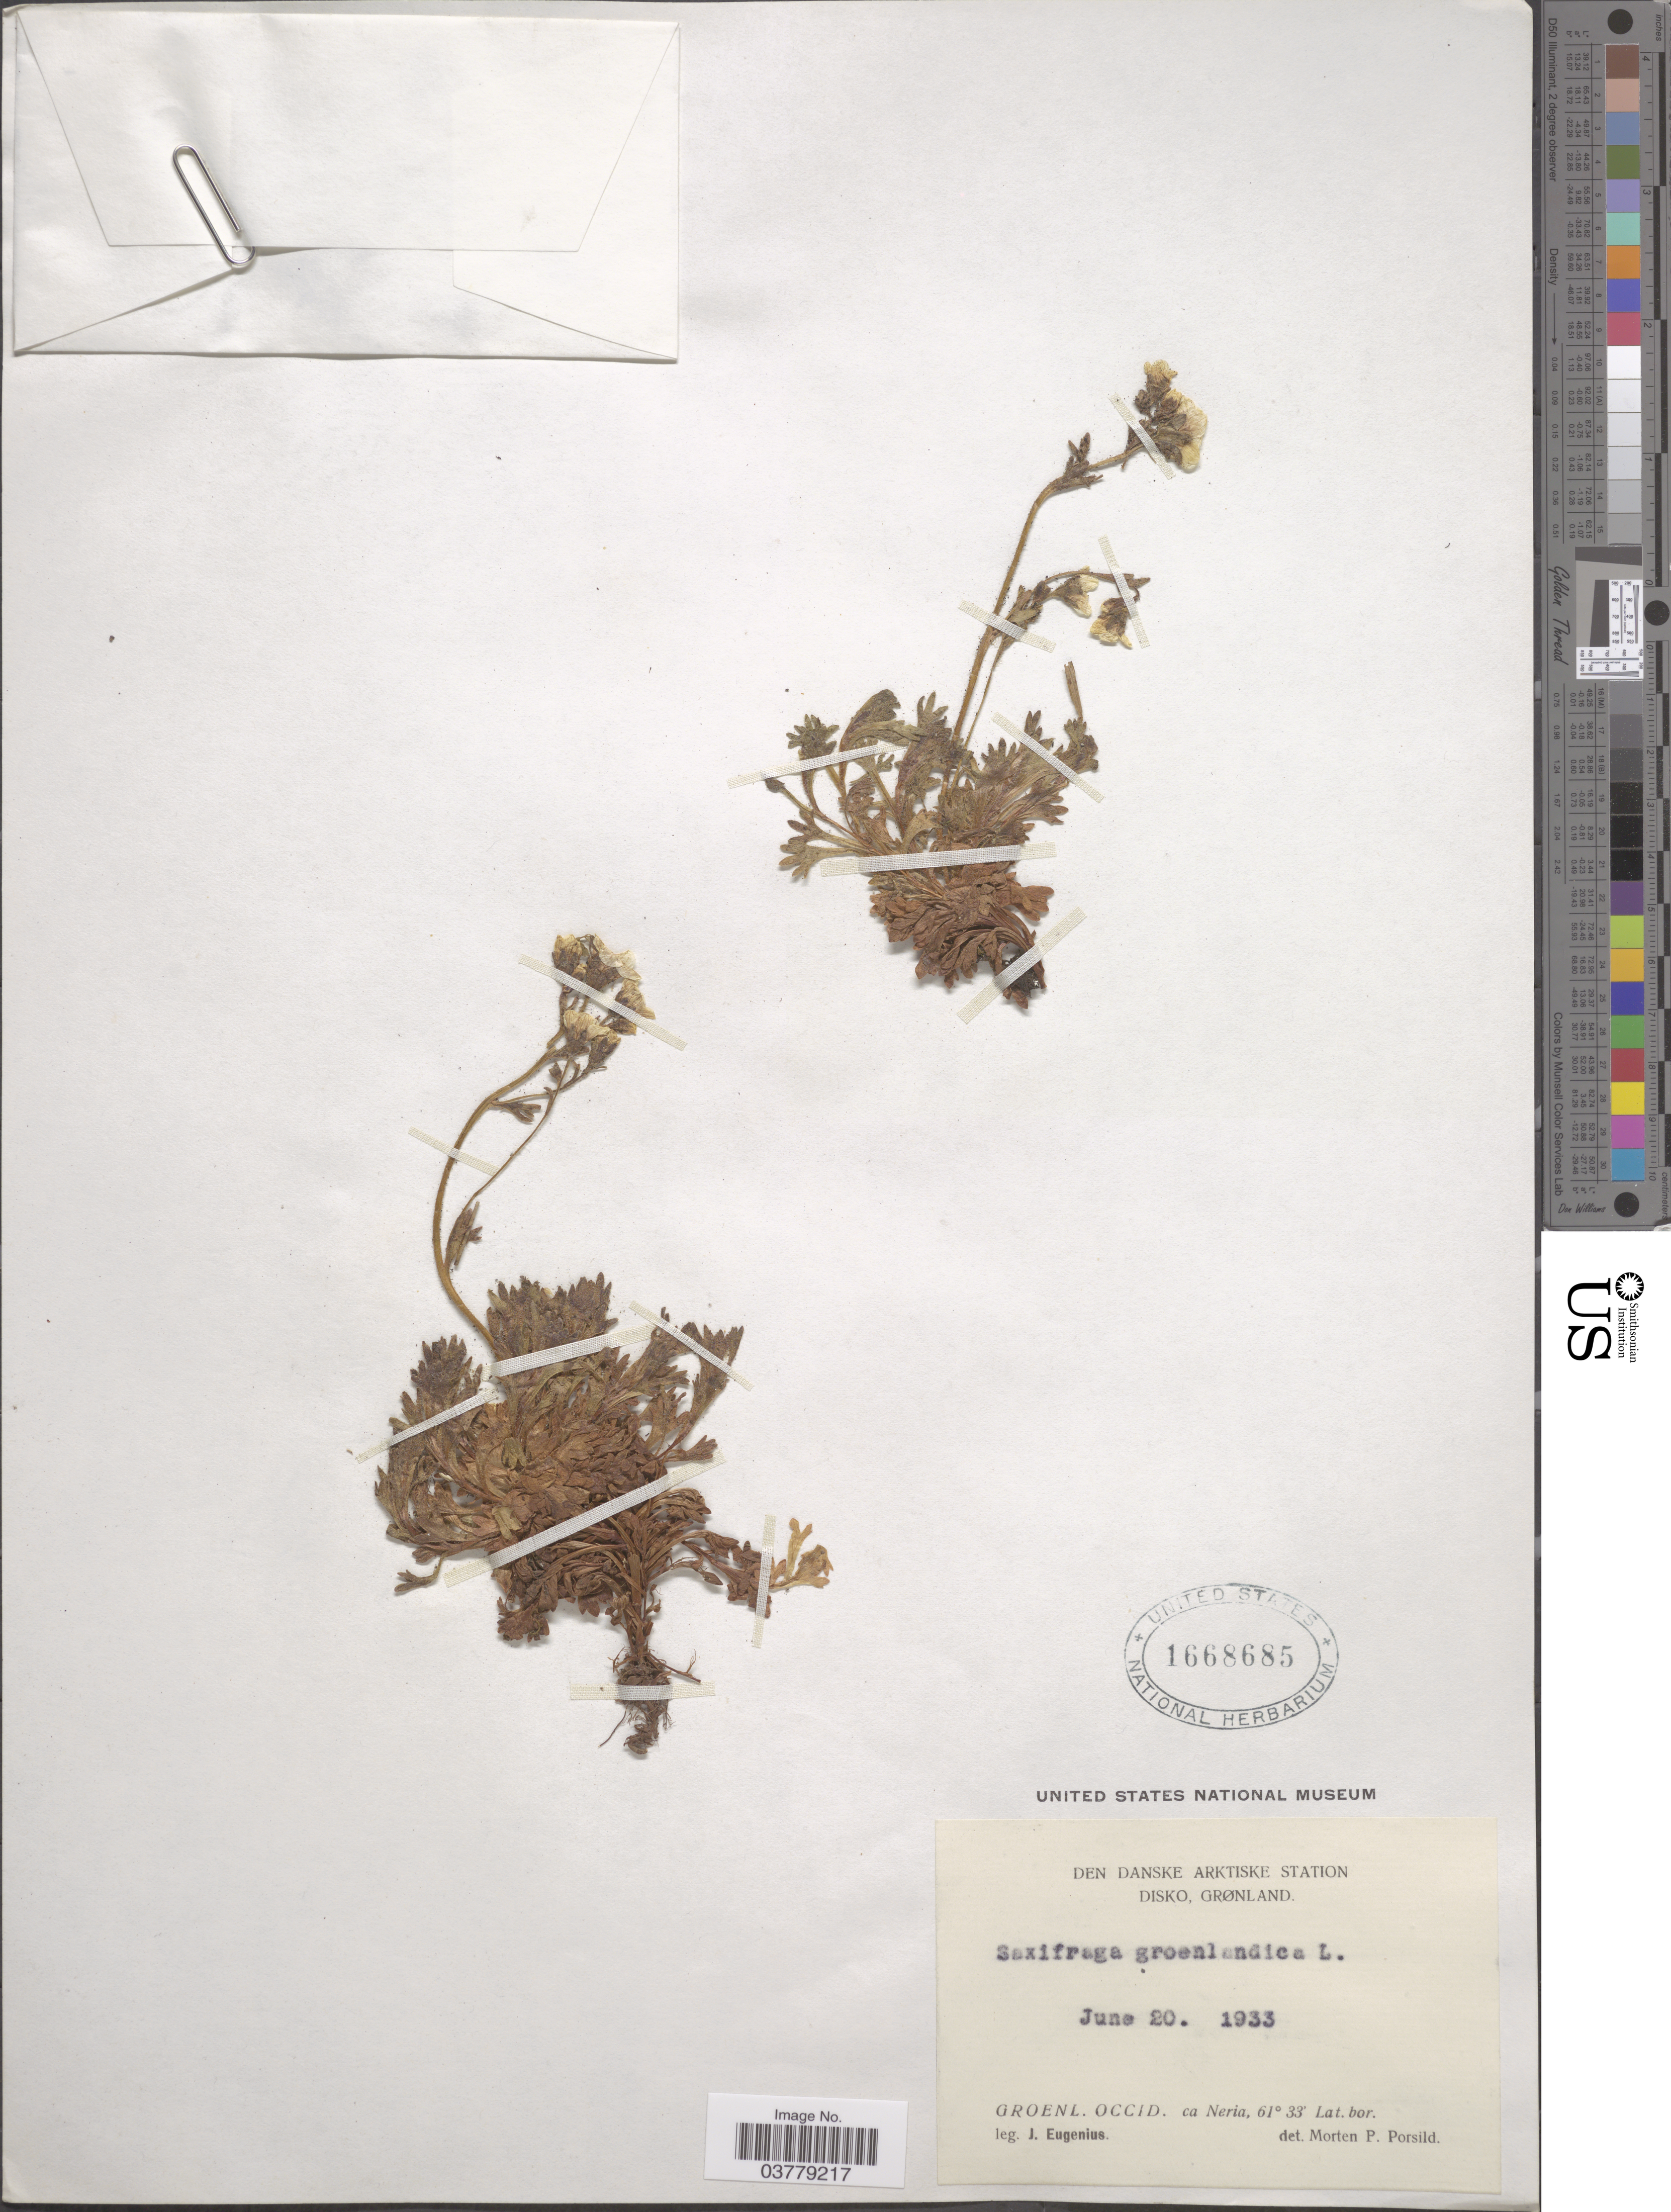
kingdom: Plantae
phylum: Tracheophyta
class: Magnoliopsida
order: Saxifragales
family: Saxifragaceae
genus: Saxifraga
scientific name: Saxifraga groenlandica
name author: L.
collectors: J. Eugenius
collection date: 1933-06-20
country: Greenland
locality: Den Danske Arktiske Station. Disko, Grønland. Groenl. Occid. ca Neria.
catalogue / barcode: US 1668685